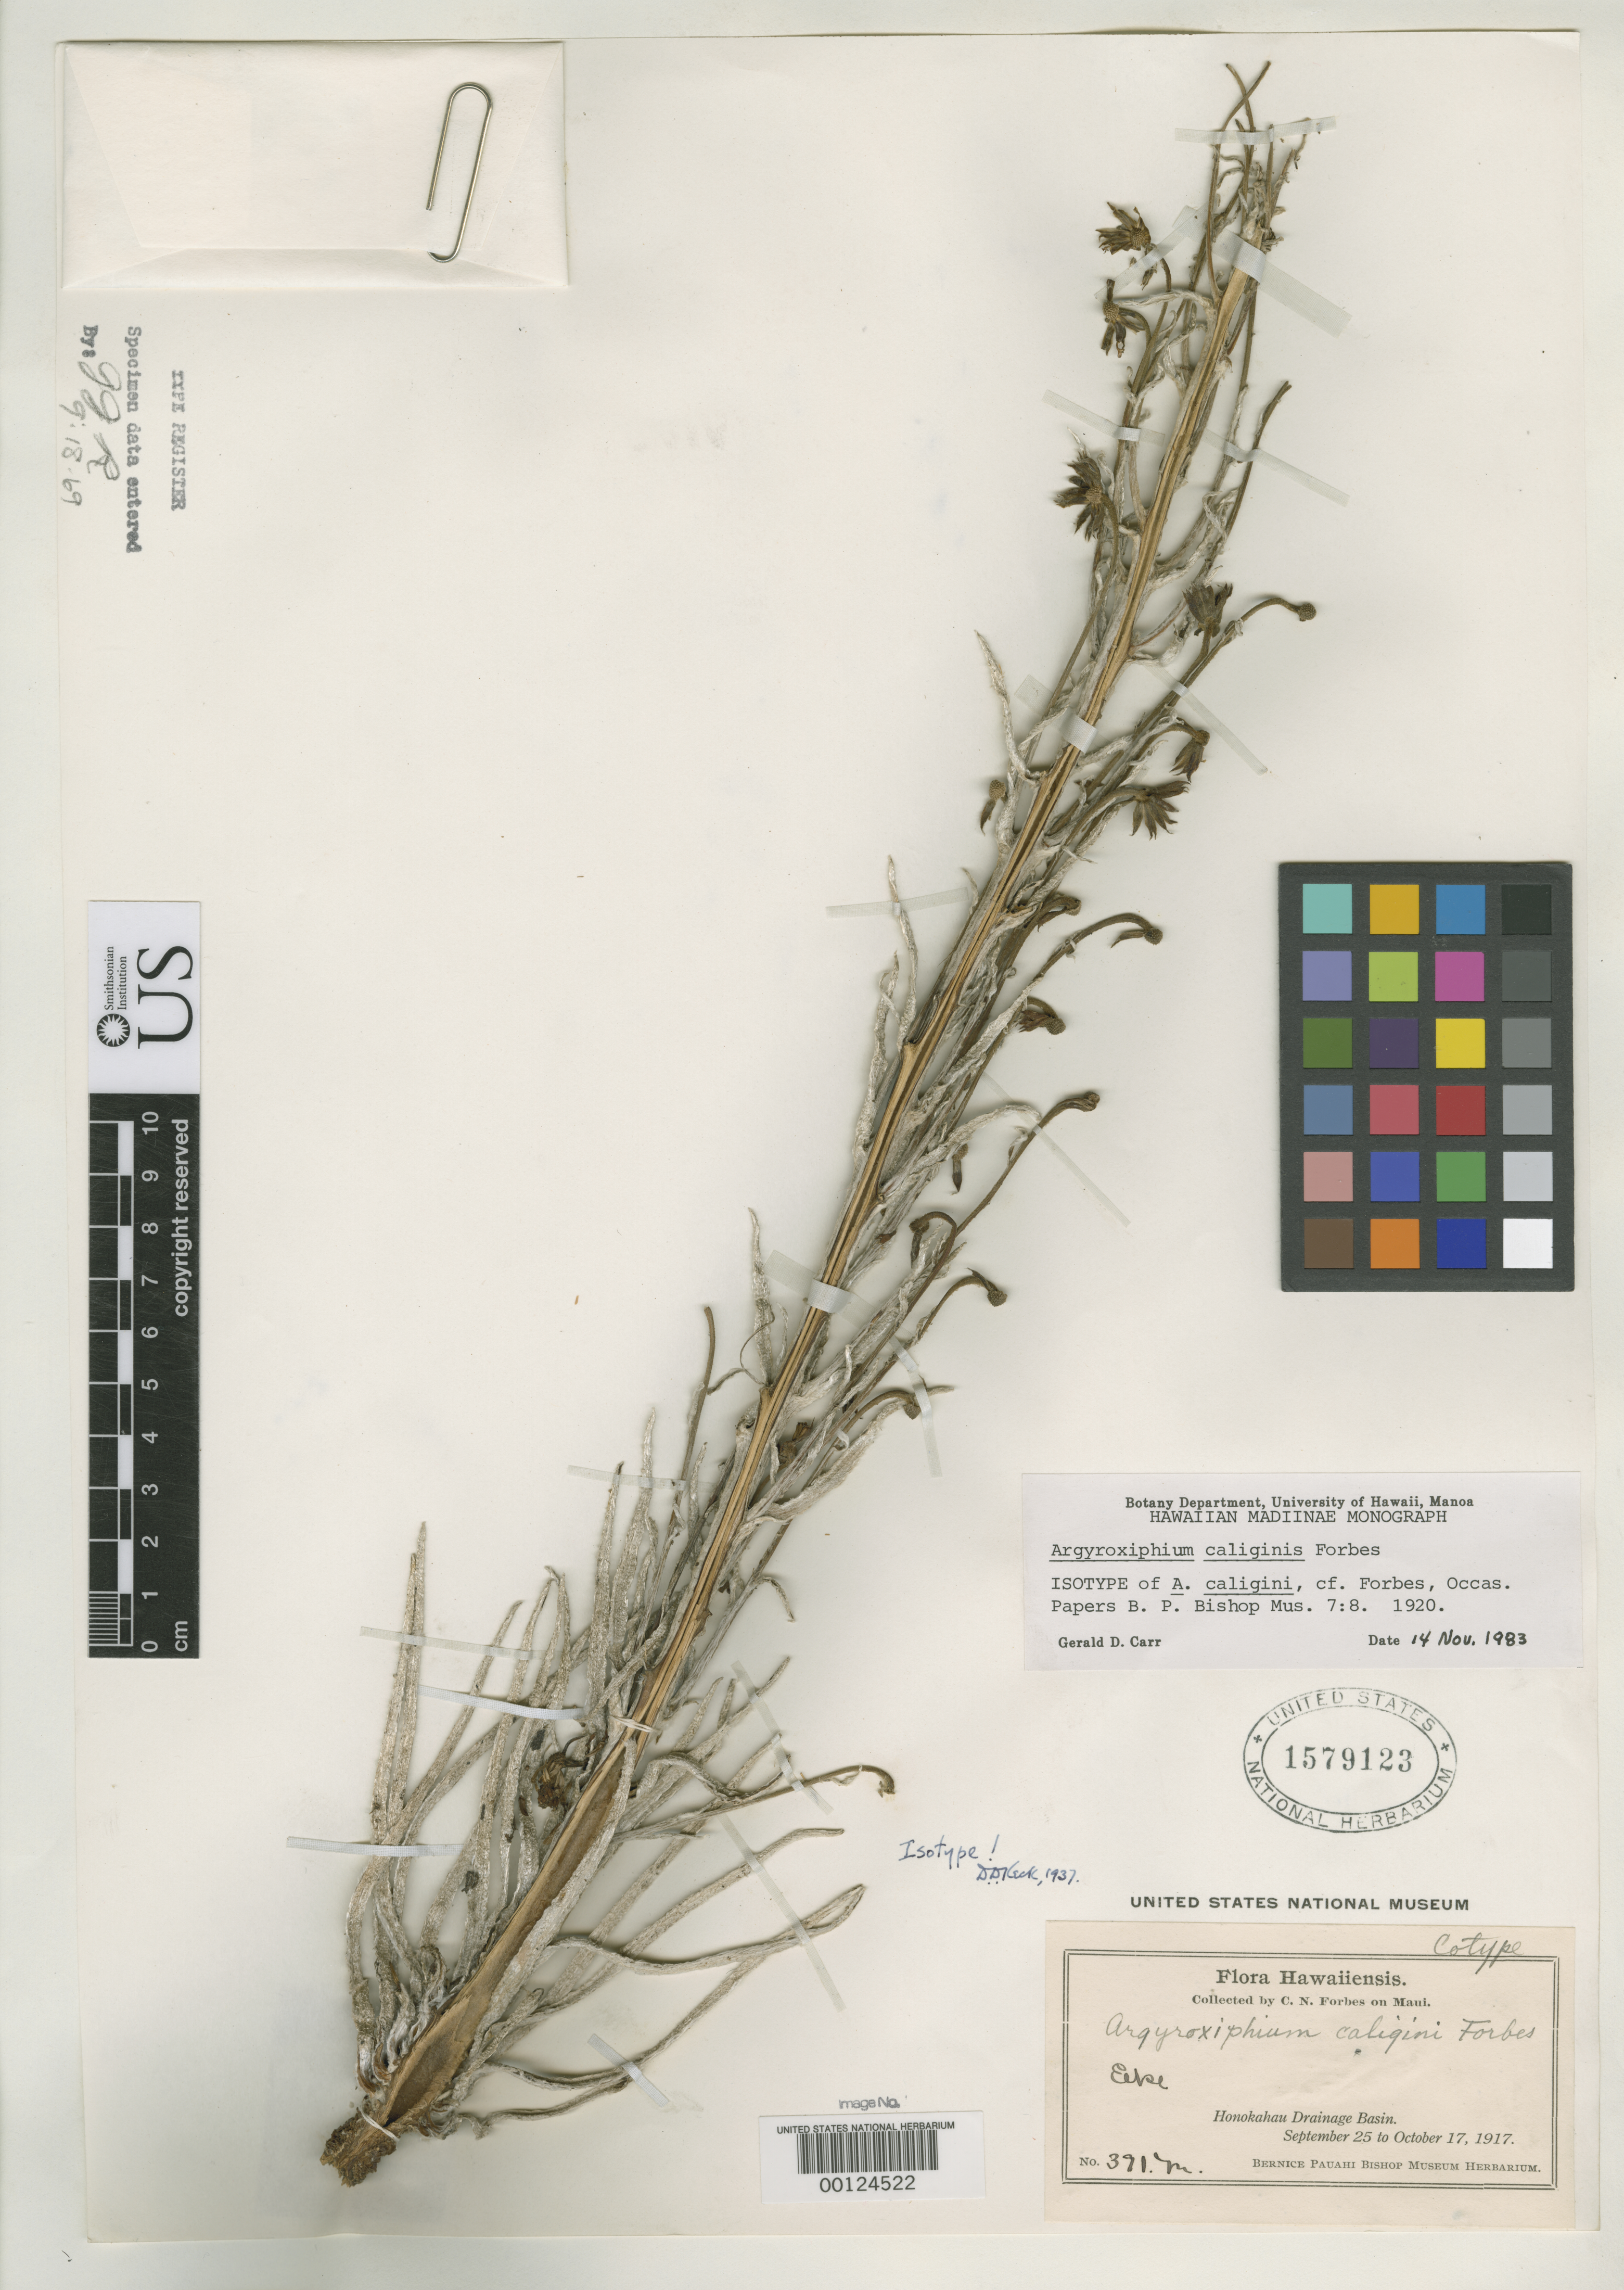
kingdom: Plantae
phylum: Tracheophyta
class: Magnoliopsida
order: Asterales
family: Asteraceae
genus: Argyroxiphium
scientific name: Argyroxiphium caliginis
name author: C.N. Forbes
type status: Isotype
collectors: C. N. Forbes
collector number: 391.M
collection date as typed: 25 Sep 1917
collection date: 1917-09-25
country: United States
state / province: Hawaii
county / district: Maui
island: Maui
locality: Honokahau Drainage Basin.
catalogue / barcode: US 1579123